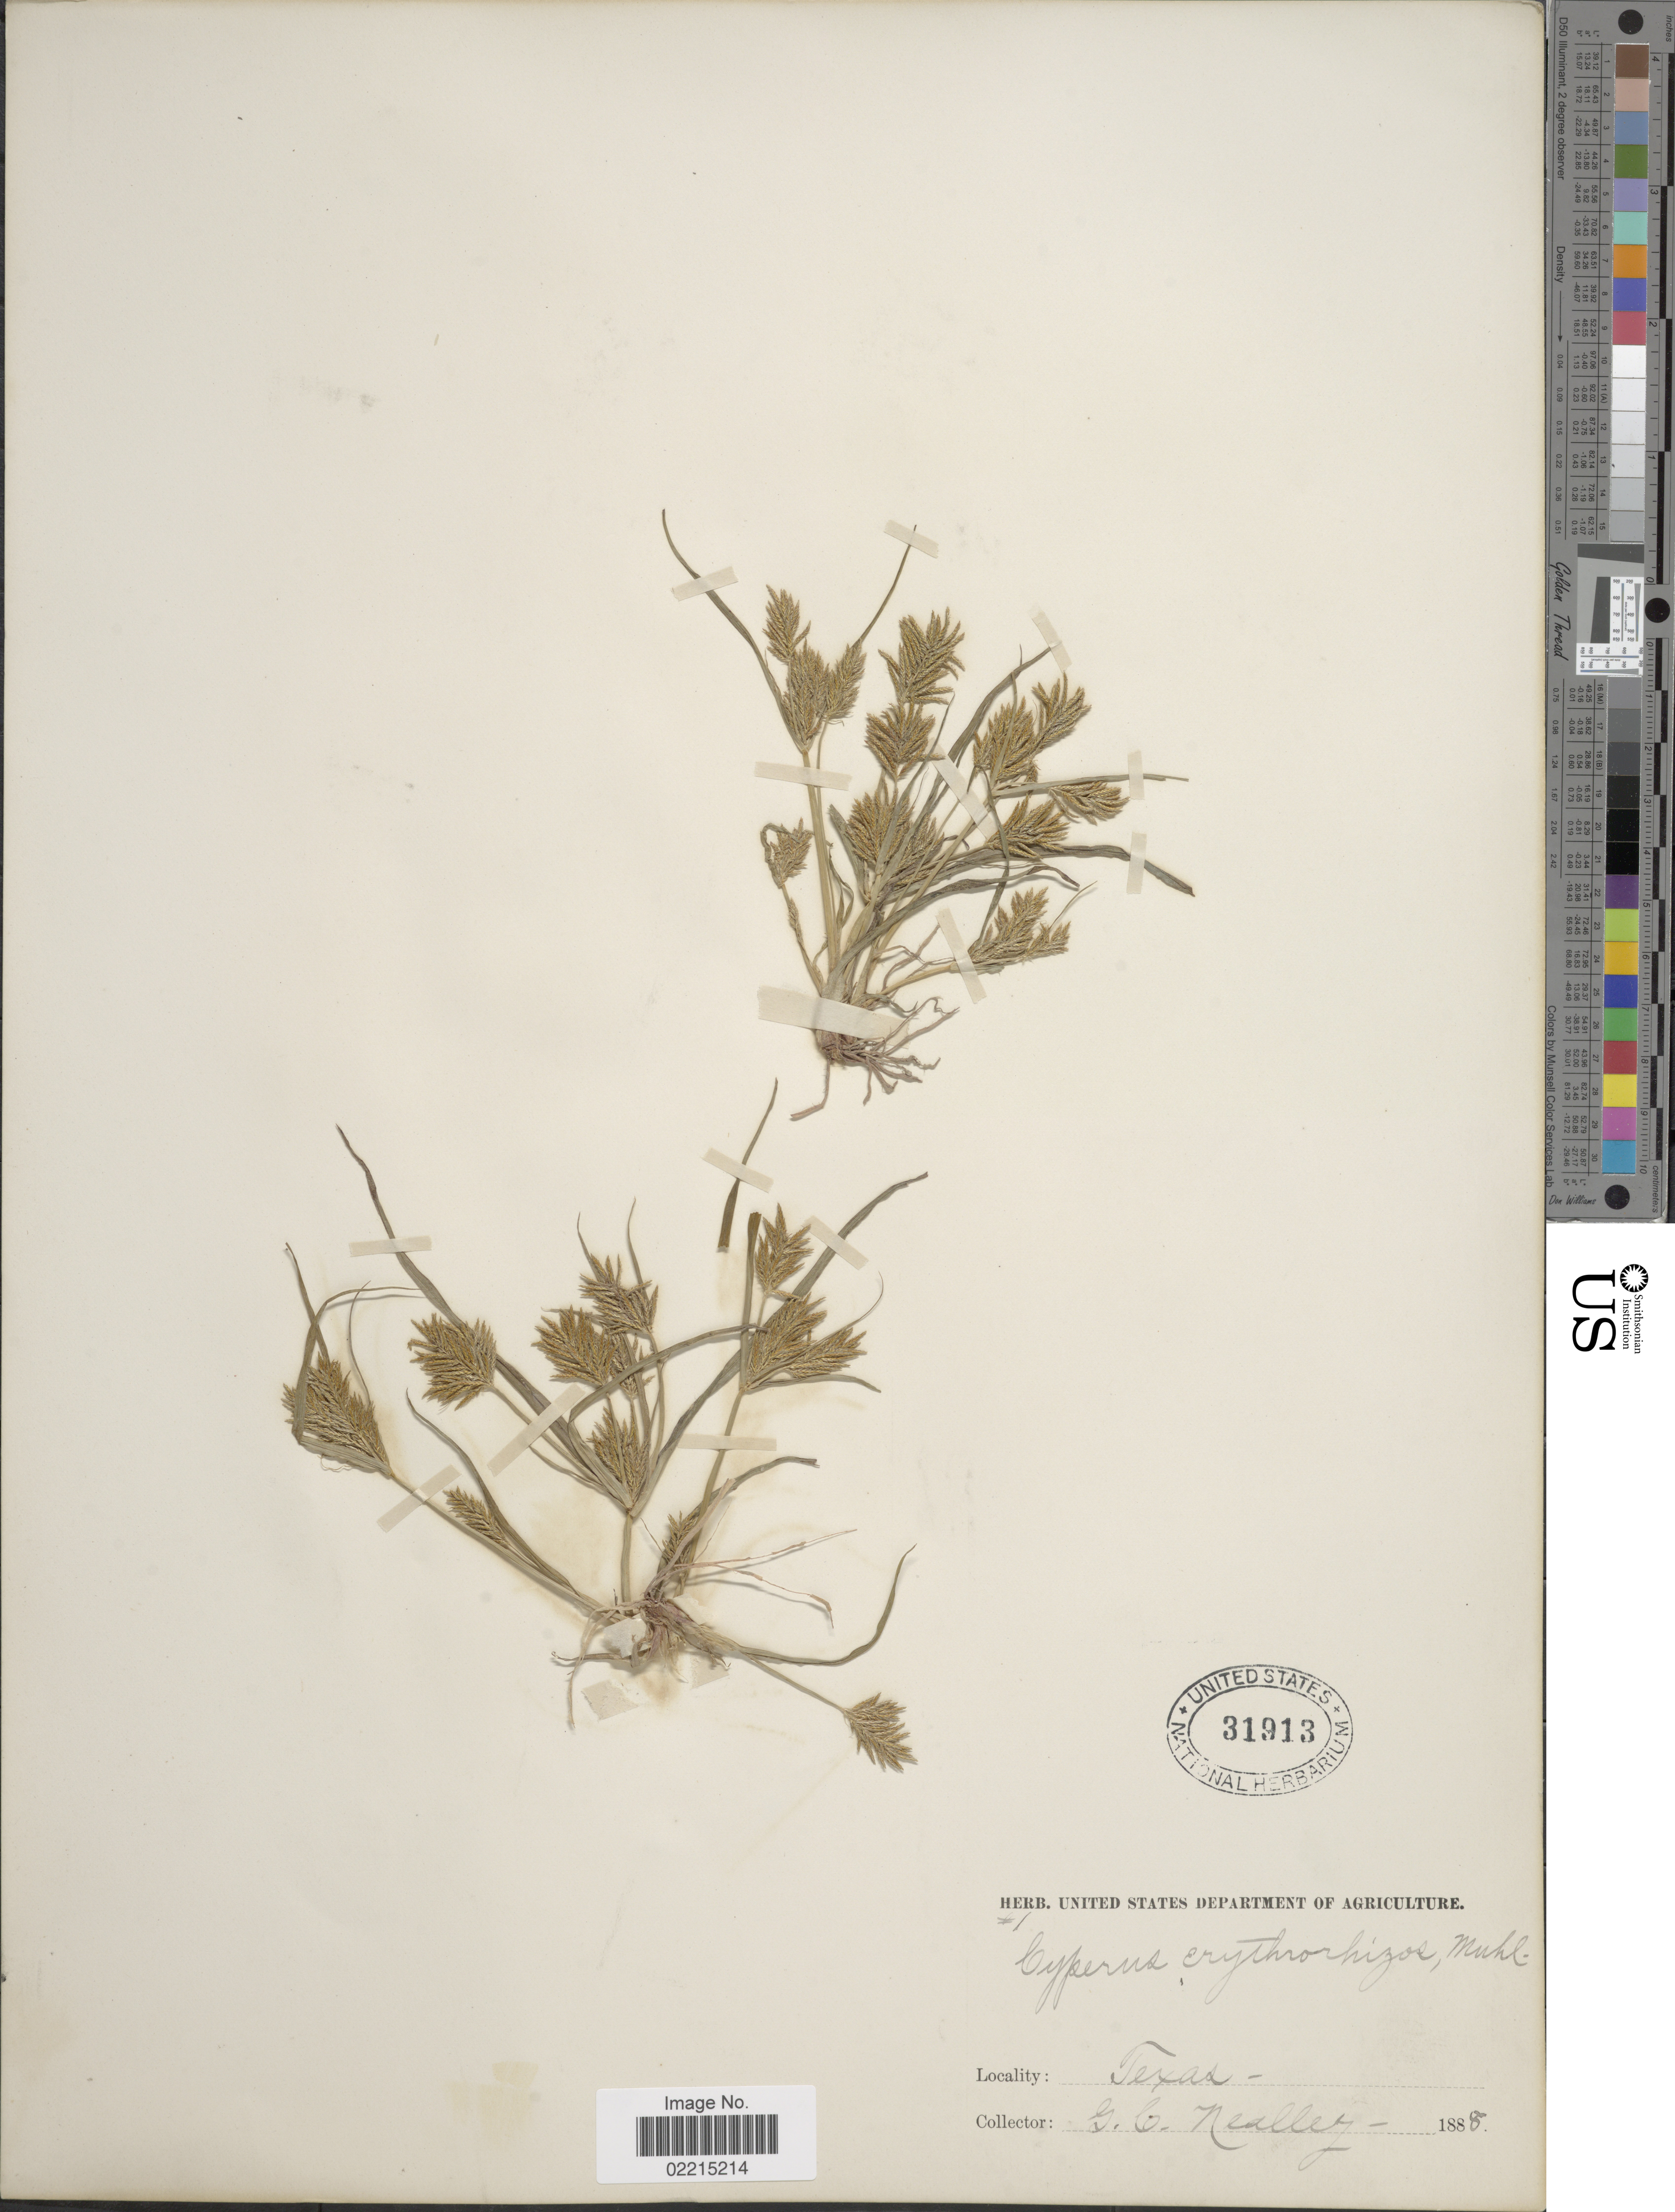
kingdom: Plantae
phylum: Tracheophyta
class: Liliopsida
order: Poales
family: Cyperaceae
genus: Cyperus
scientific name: Cyperus erythrorhizos Muhl.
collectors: G. C. Nealley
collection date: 1888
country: United States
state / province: Texas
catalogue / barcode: US 31913